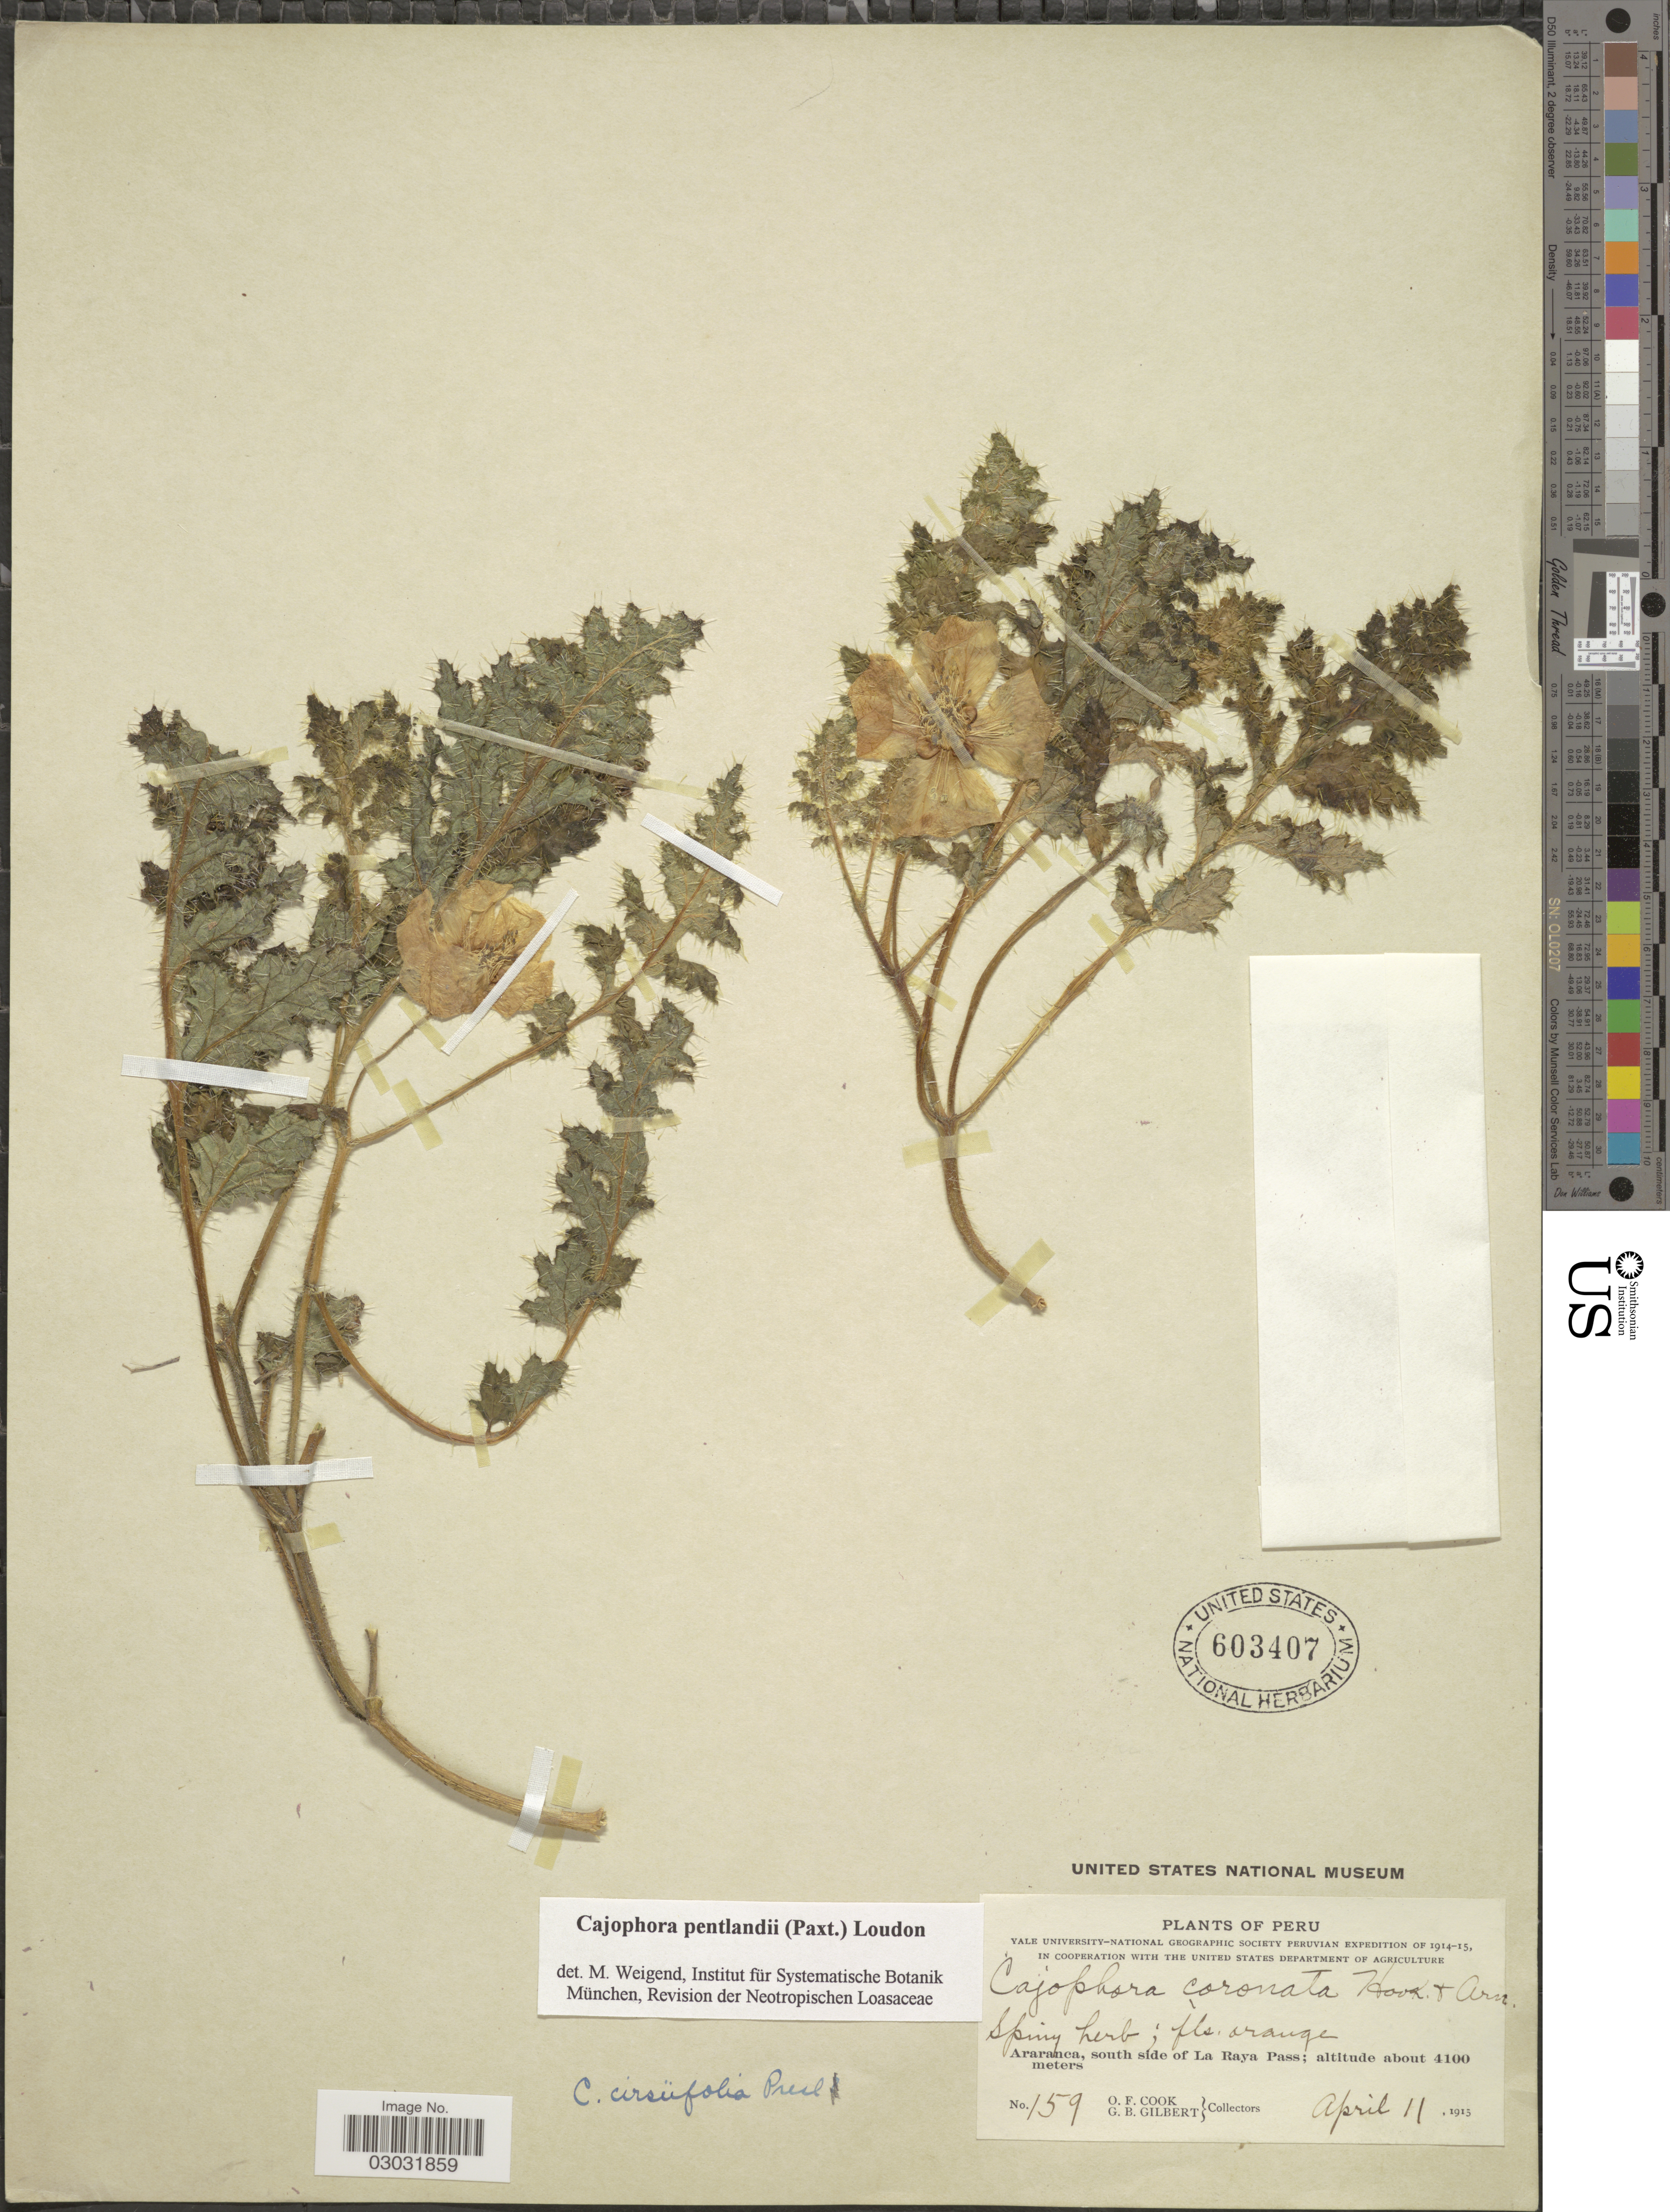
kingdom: Plantae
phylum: Tracheophyta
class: Magnoliopsida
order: Cornales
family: Loasaceae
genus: Caiophora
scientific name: Caiophora pentlandii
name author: (Paxton ex Graham) G. Don ex Loudon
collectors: O. F. Cook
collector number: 159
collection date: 1915-04-11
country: Peru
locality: Araranca, south side of La Raya Pass.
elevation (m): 4100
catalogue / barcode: US 603407